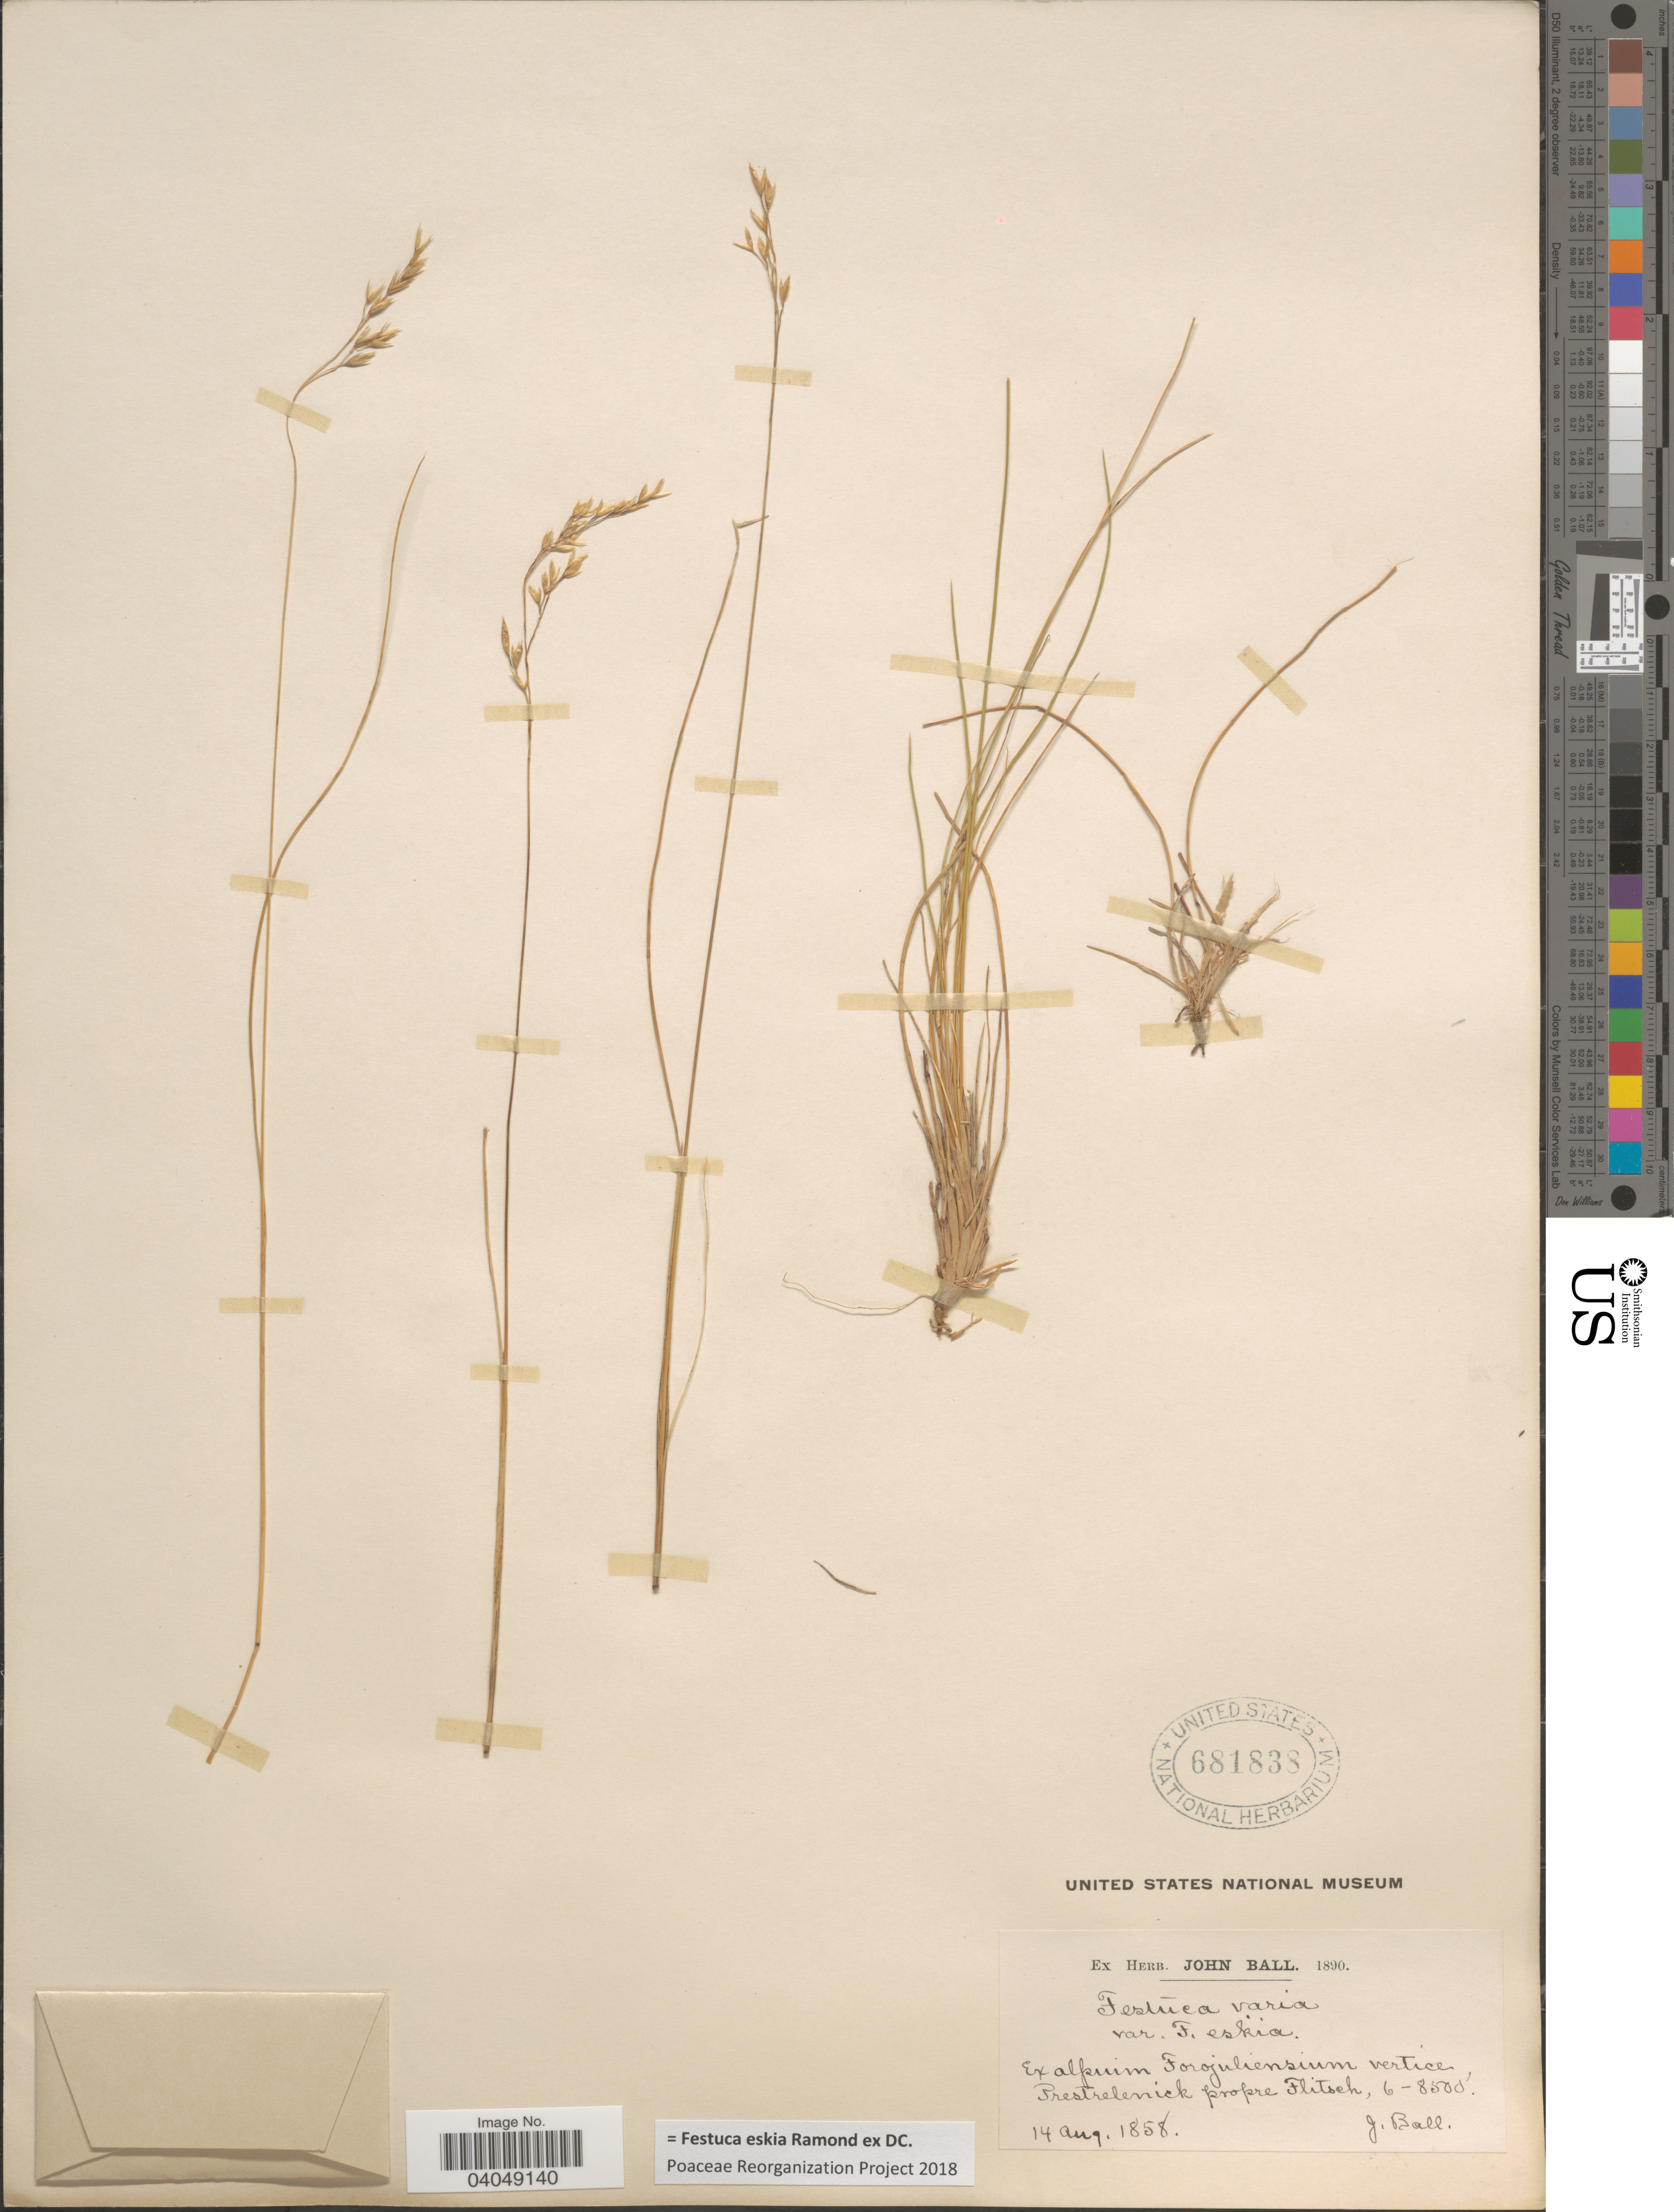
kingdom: Plantae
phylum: Tracheophyta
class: Liliopsida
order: Poales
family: Poaceae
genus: Festuca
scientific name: Festuca eskia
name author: Ramond ex DC.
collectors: J. Ball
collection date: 1858-08-14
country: Slovenia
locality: Ex alpium Forojuliensium vertice, Prestrelenick propre Flitsch.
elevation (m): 1829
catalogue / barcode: US 681838